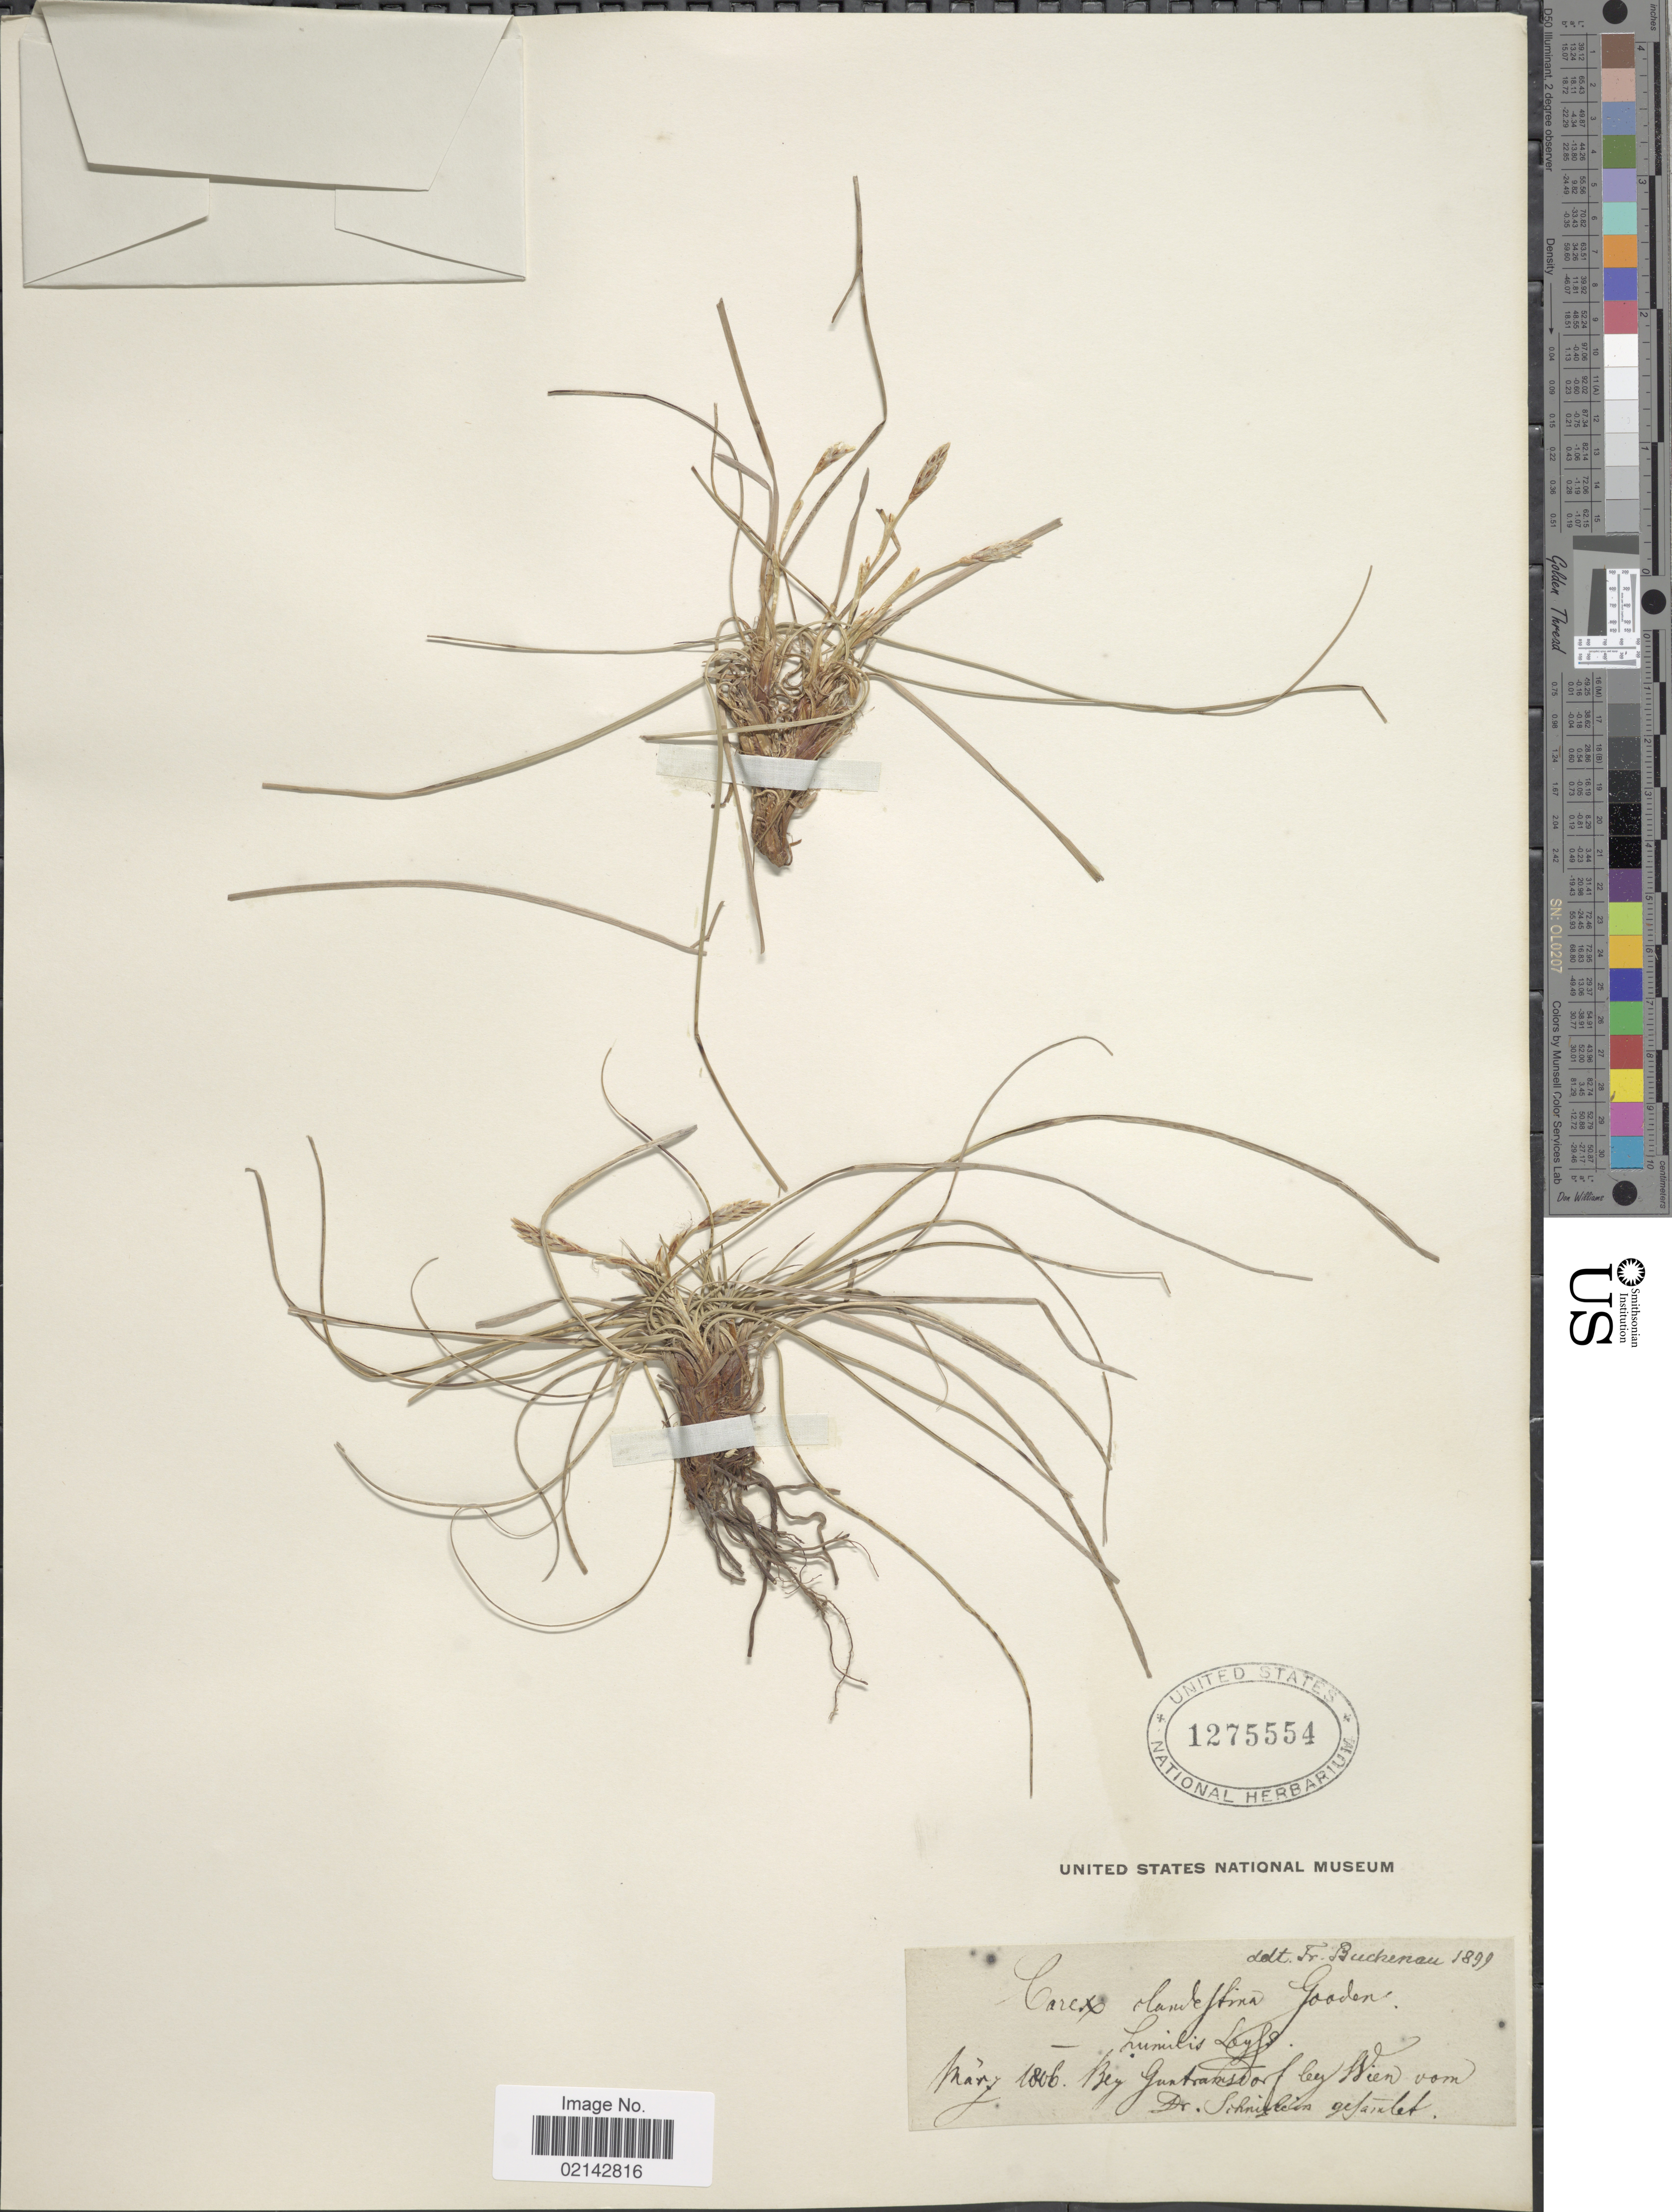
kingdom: Plantae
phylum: Tracheophyta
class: Liliopsida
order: Poales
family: Cyperaceae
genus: Carex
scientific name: Carex humilis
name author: Leyss.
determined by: Strong, Mark T., (BOT), Smithsonian Institution - National Museum of Natural History (UNITED STATES)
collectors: Schniedein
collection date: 1806-03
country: Austria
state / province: Wien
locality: Humilis Leys, Bey Guatramsi orf bey Wien.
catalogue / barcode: US 1275554